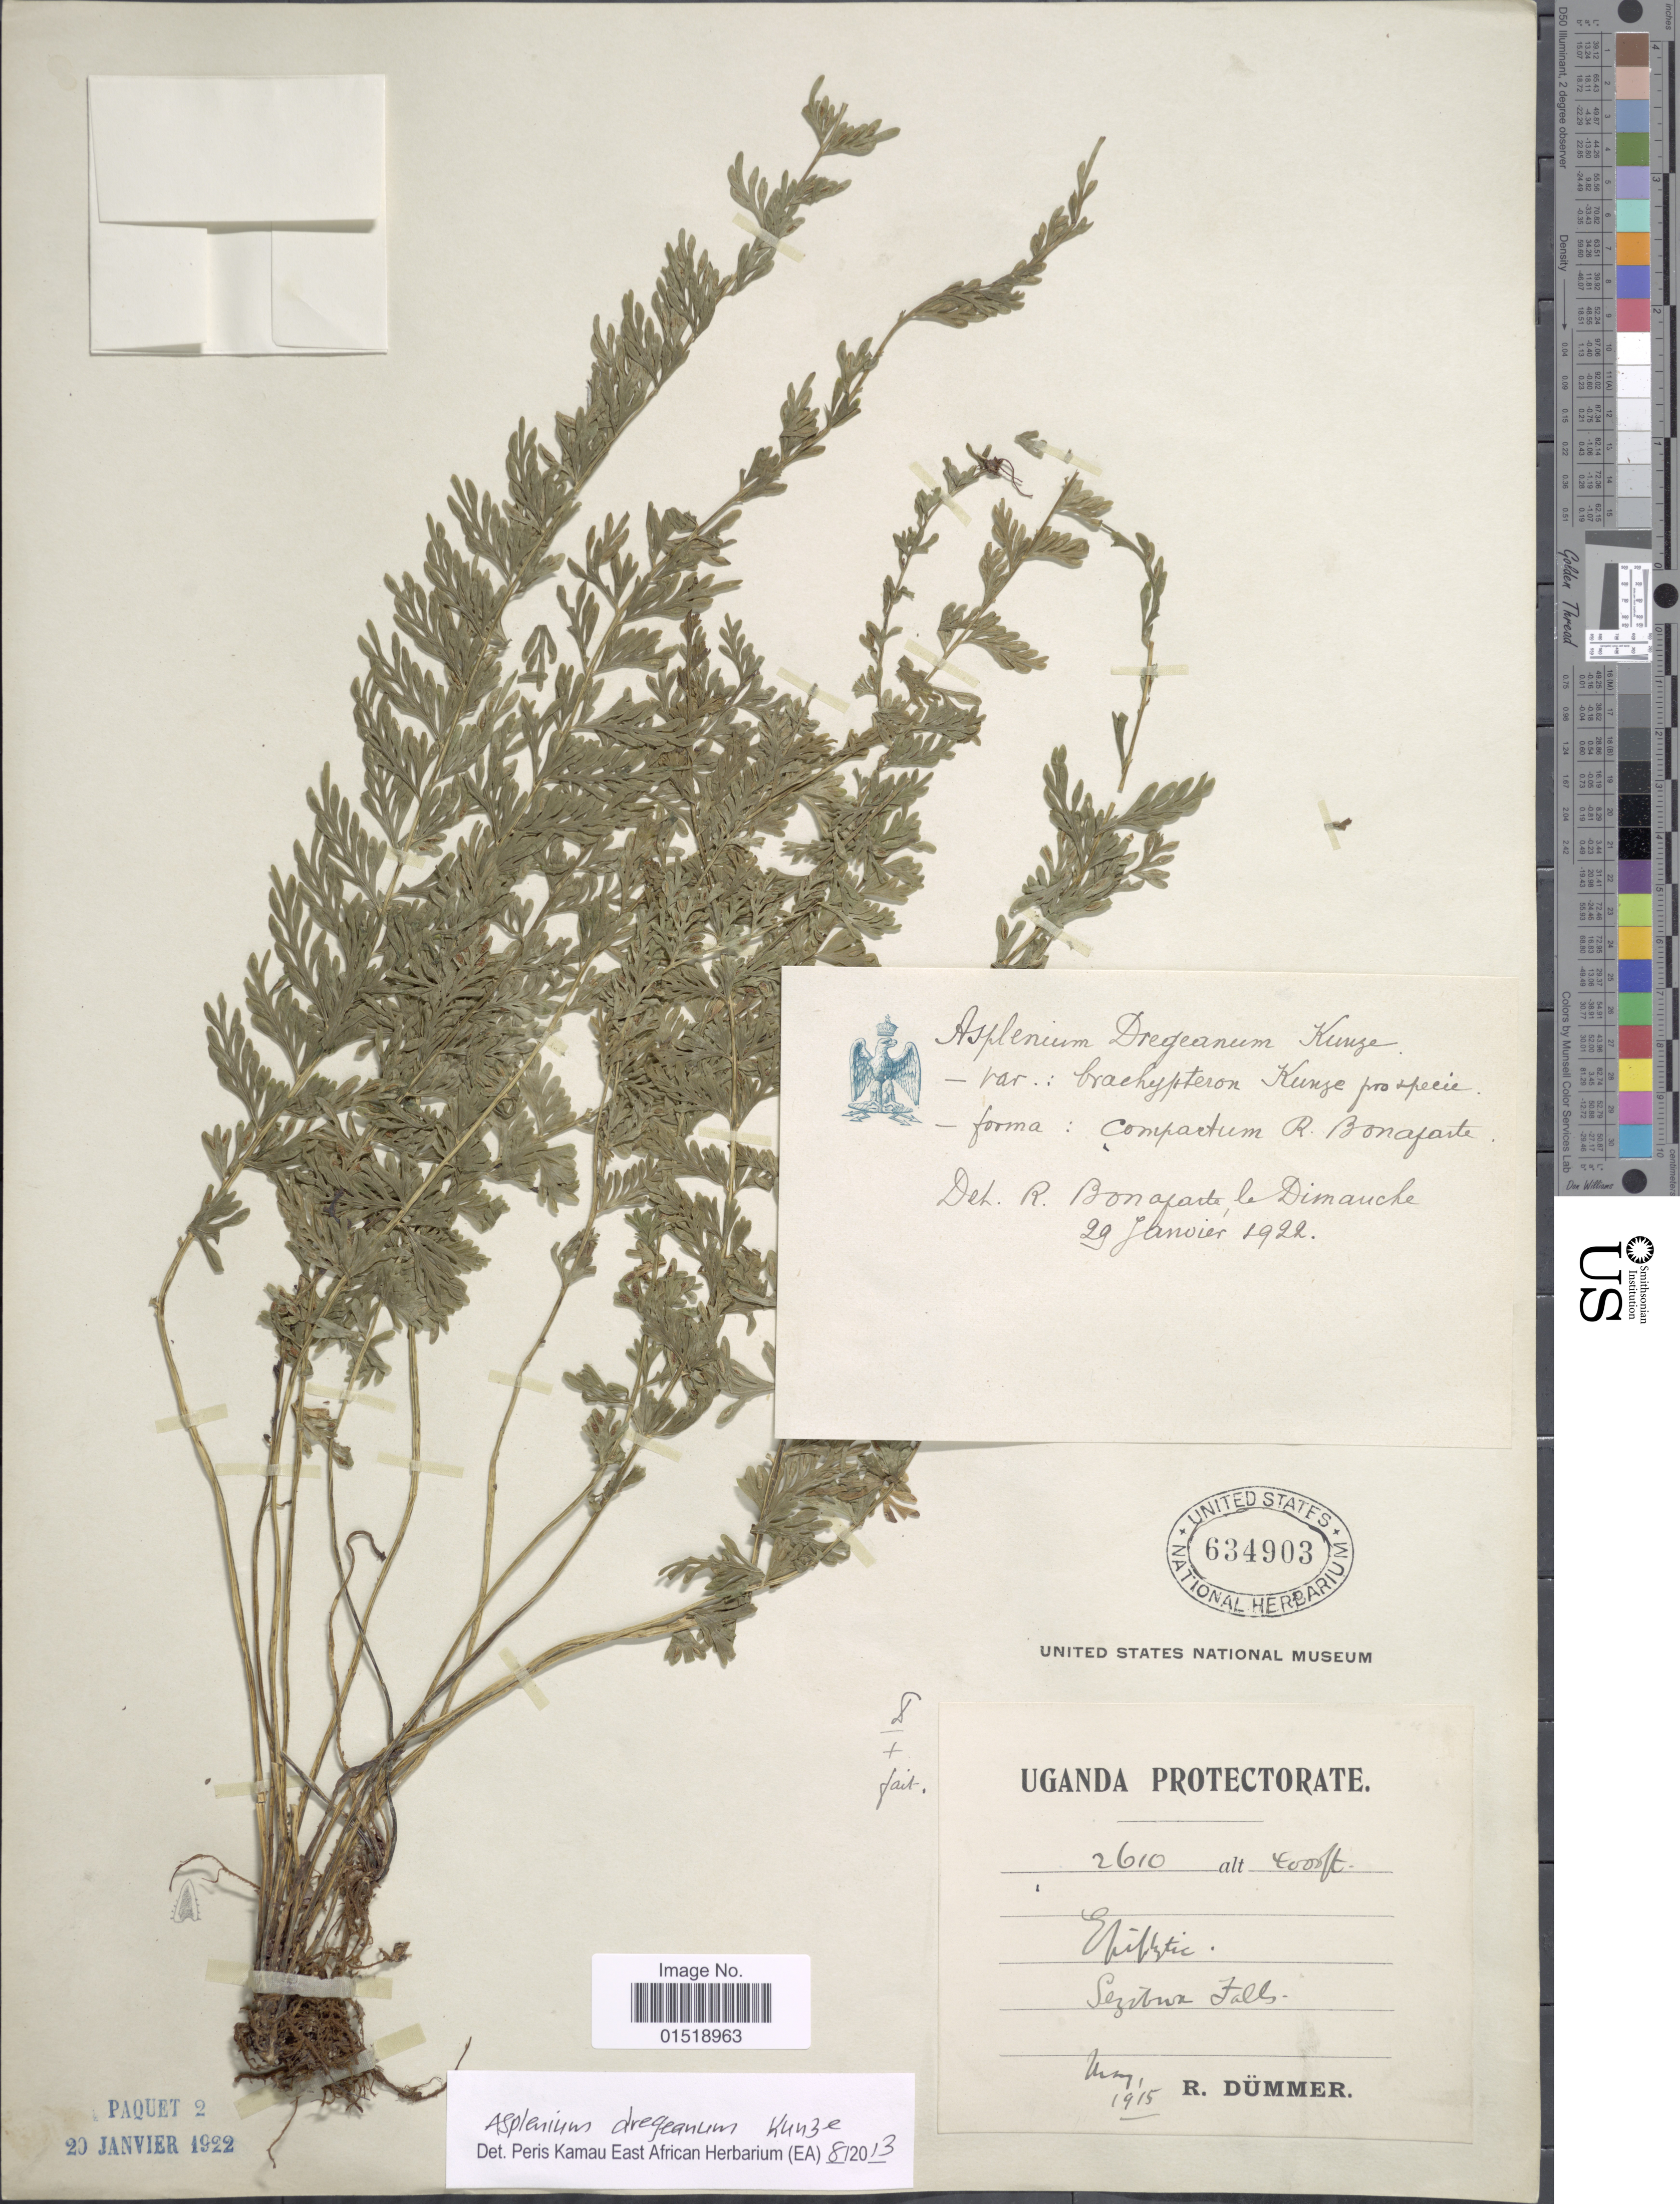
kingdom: Plantae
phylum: Tracheophyta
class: Polypodiopsida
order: Polypodiales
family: Aspleniaceae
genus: Asplenium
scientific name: Asplenium dregeanum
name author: Kunze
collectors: R. A. Dümmer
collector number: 2610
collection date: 1915-05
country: Uganda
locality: Sezibwa Falls.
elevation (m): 1219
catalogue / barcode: US 634903